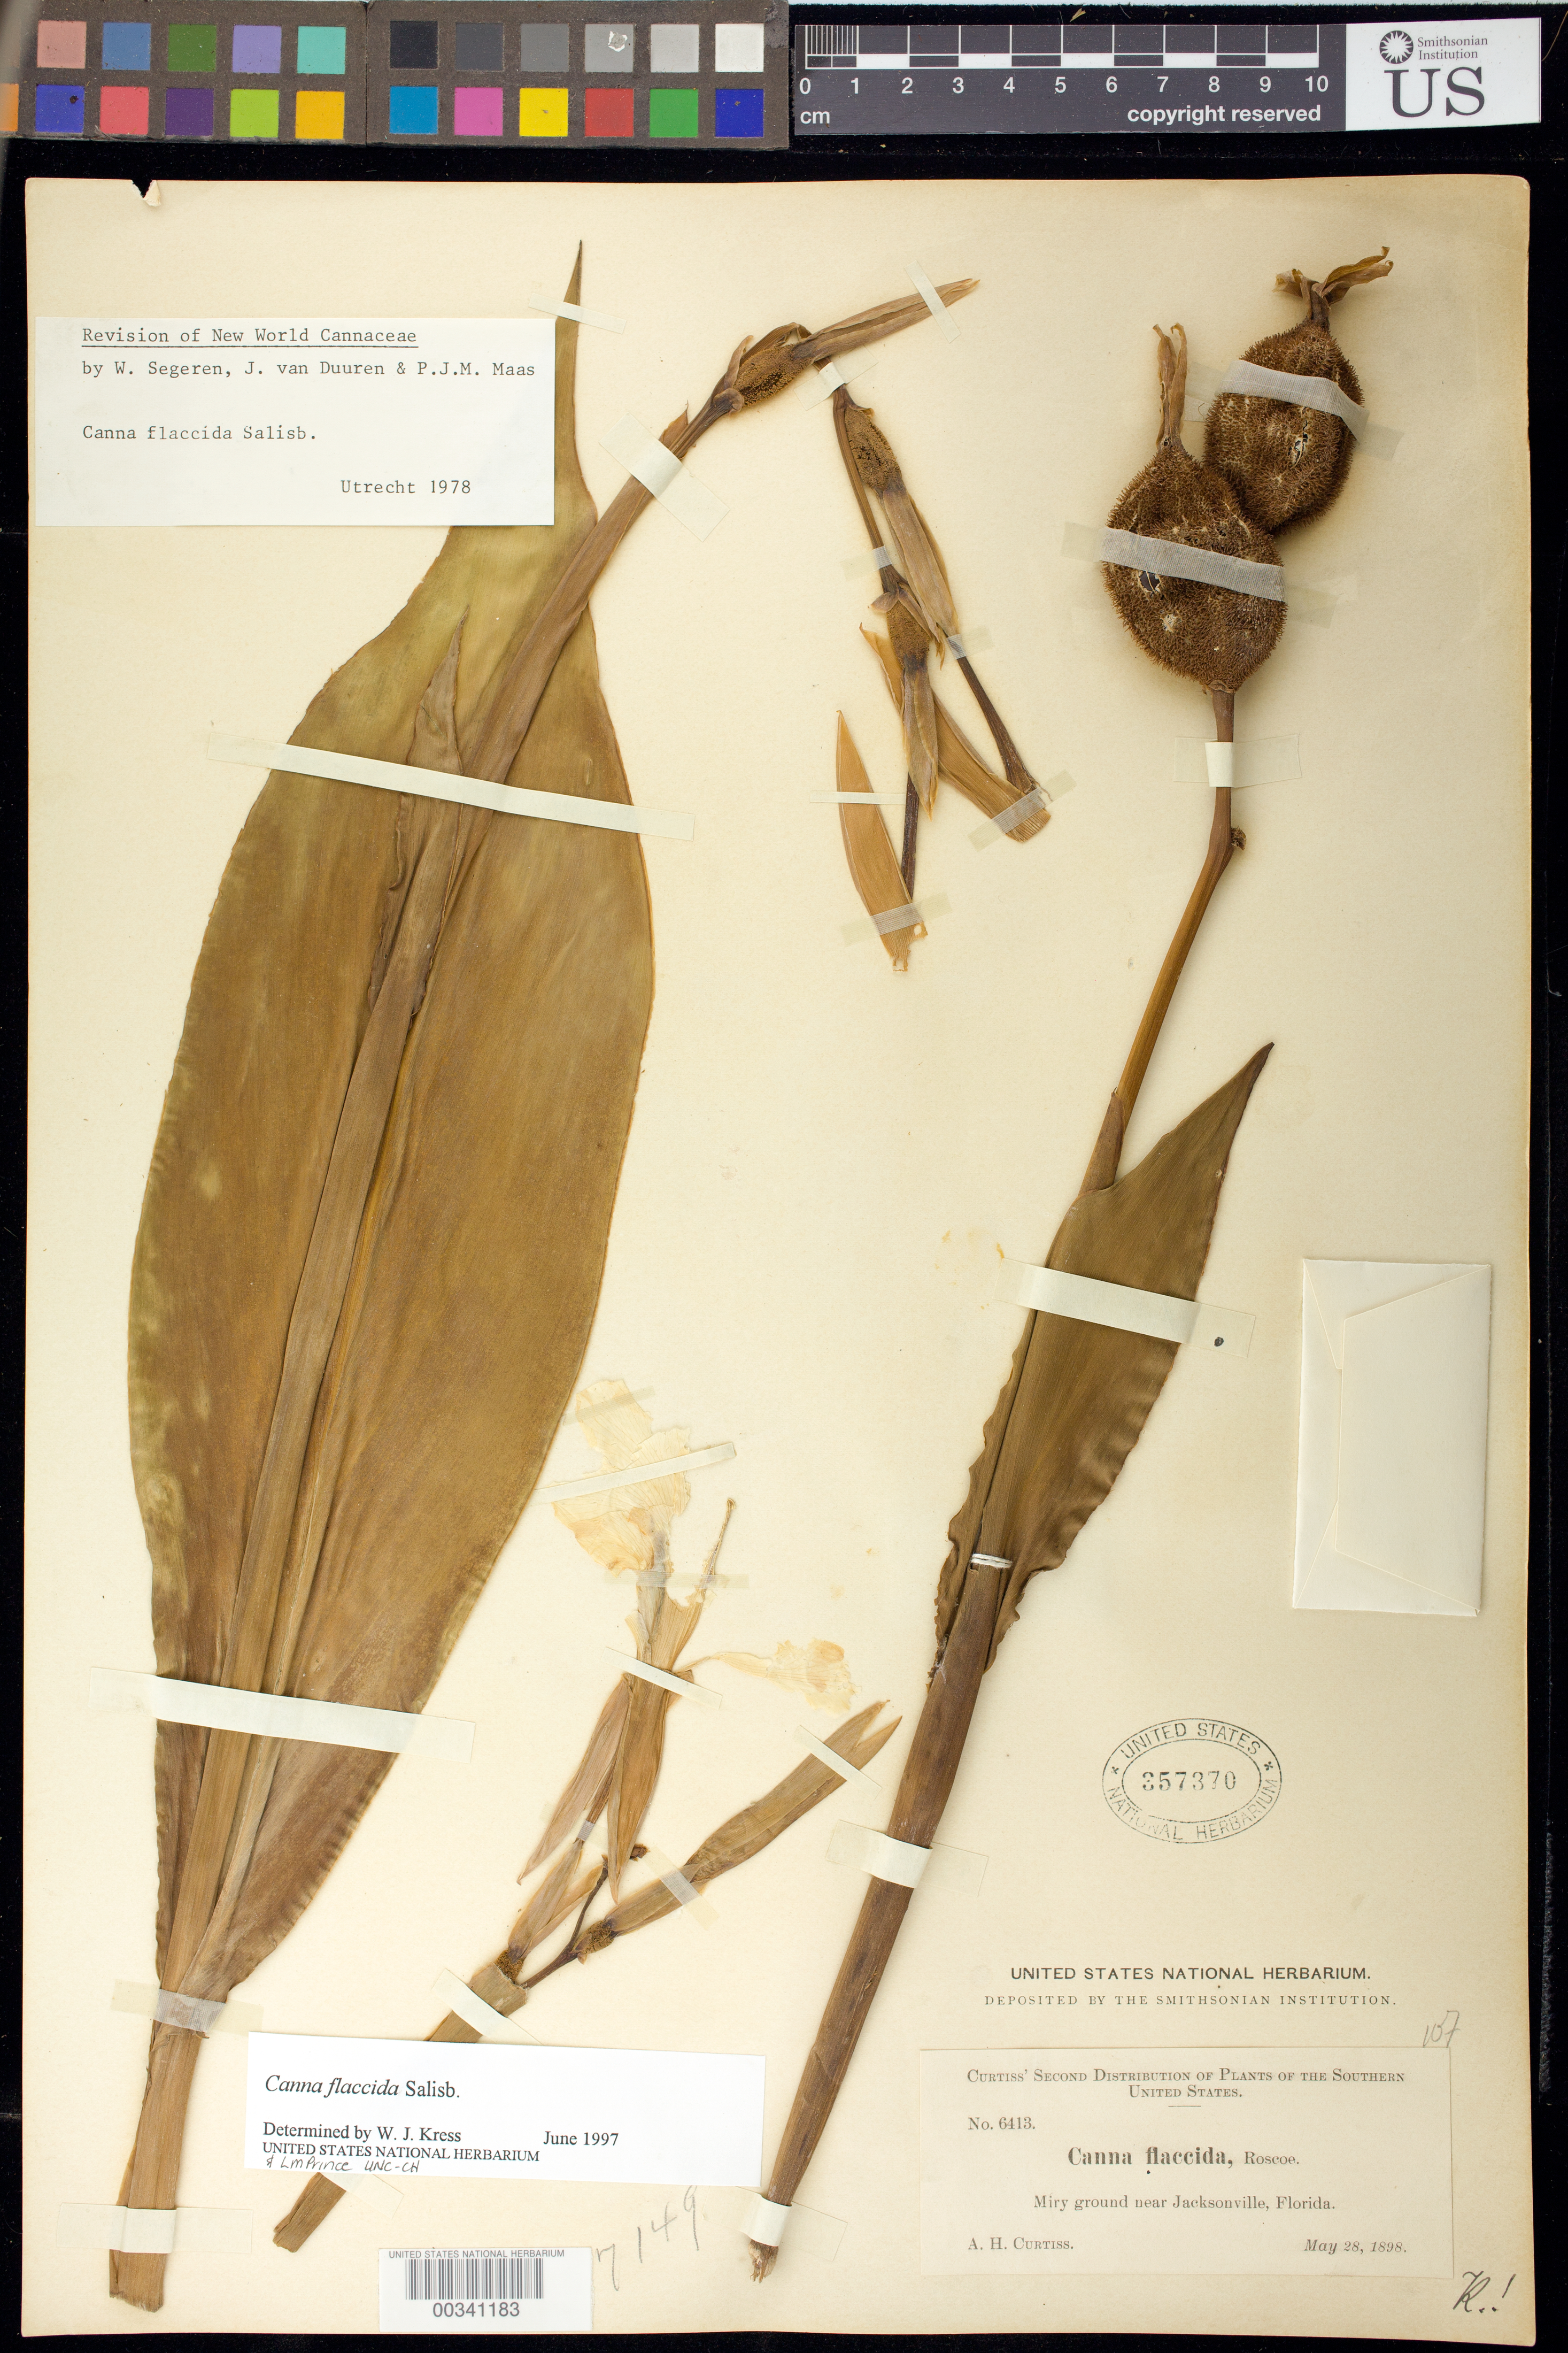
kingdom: Plantae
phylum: Tracheophyta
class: Liliopsida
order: Zingiberales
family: Cannaceae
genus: Canna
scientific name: Canna flaccida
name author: Salisb.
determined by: Segeren, W.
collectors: A. H. Curtiss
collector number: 6413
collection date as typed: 28 May 1898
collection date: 1898-05-28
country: United States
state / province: Florida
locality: Near jacksonville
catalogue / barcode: US 357370